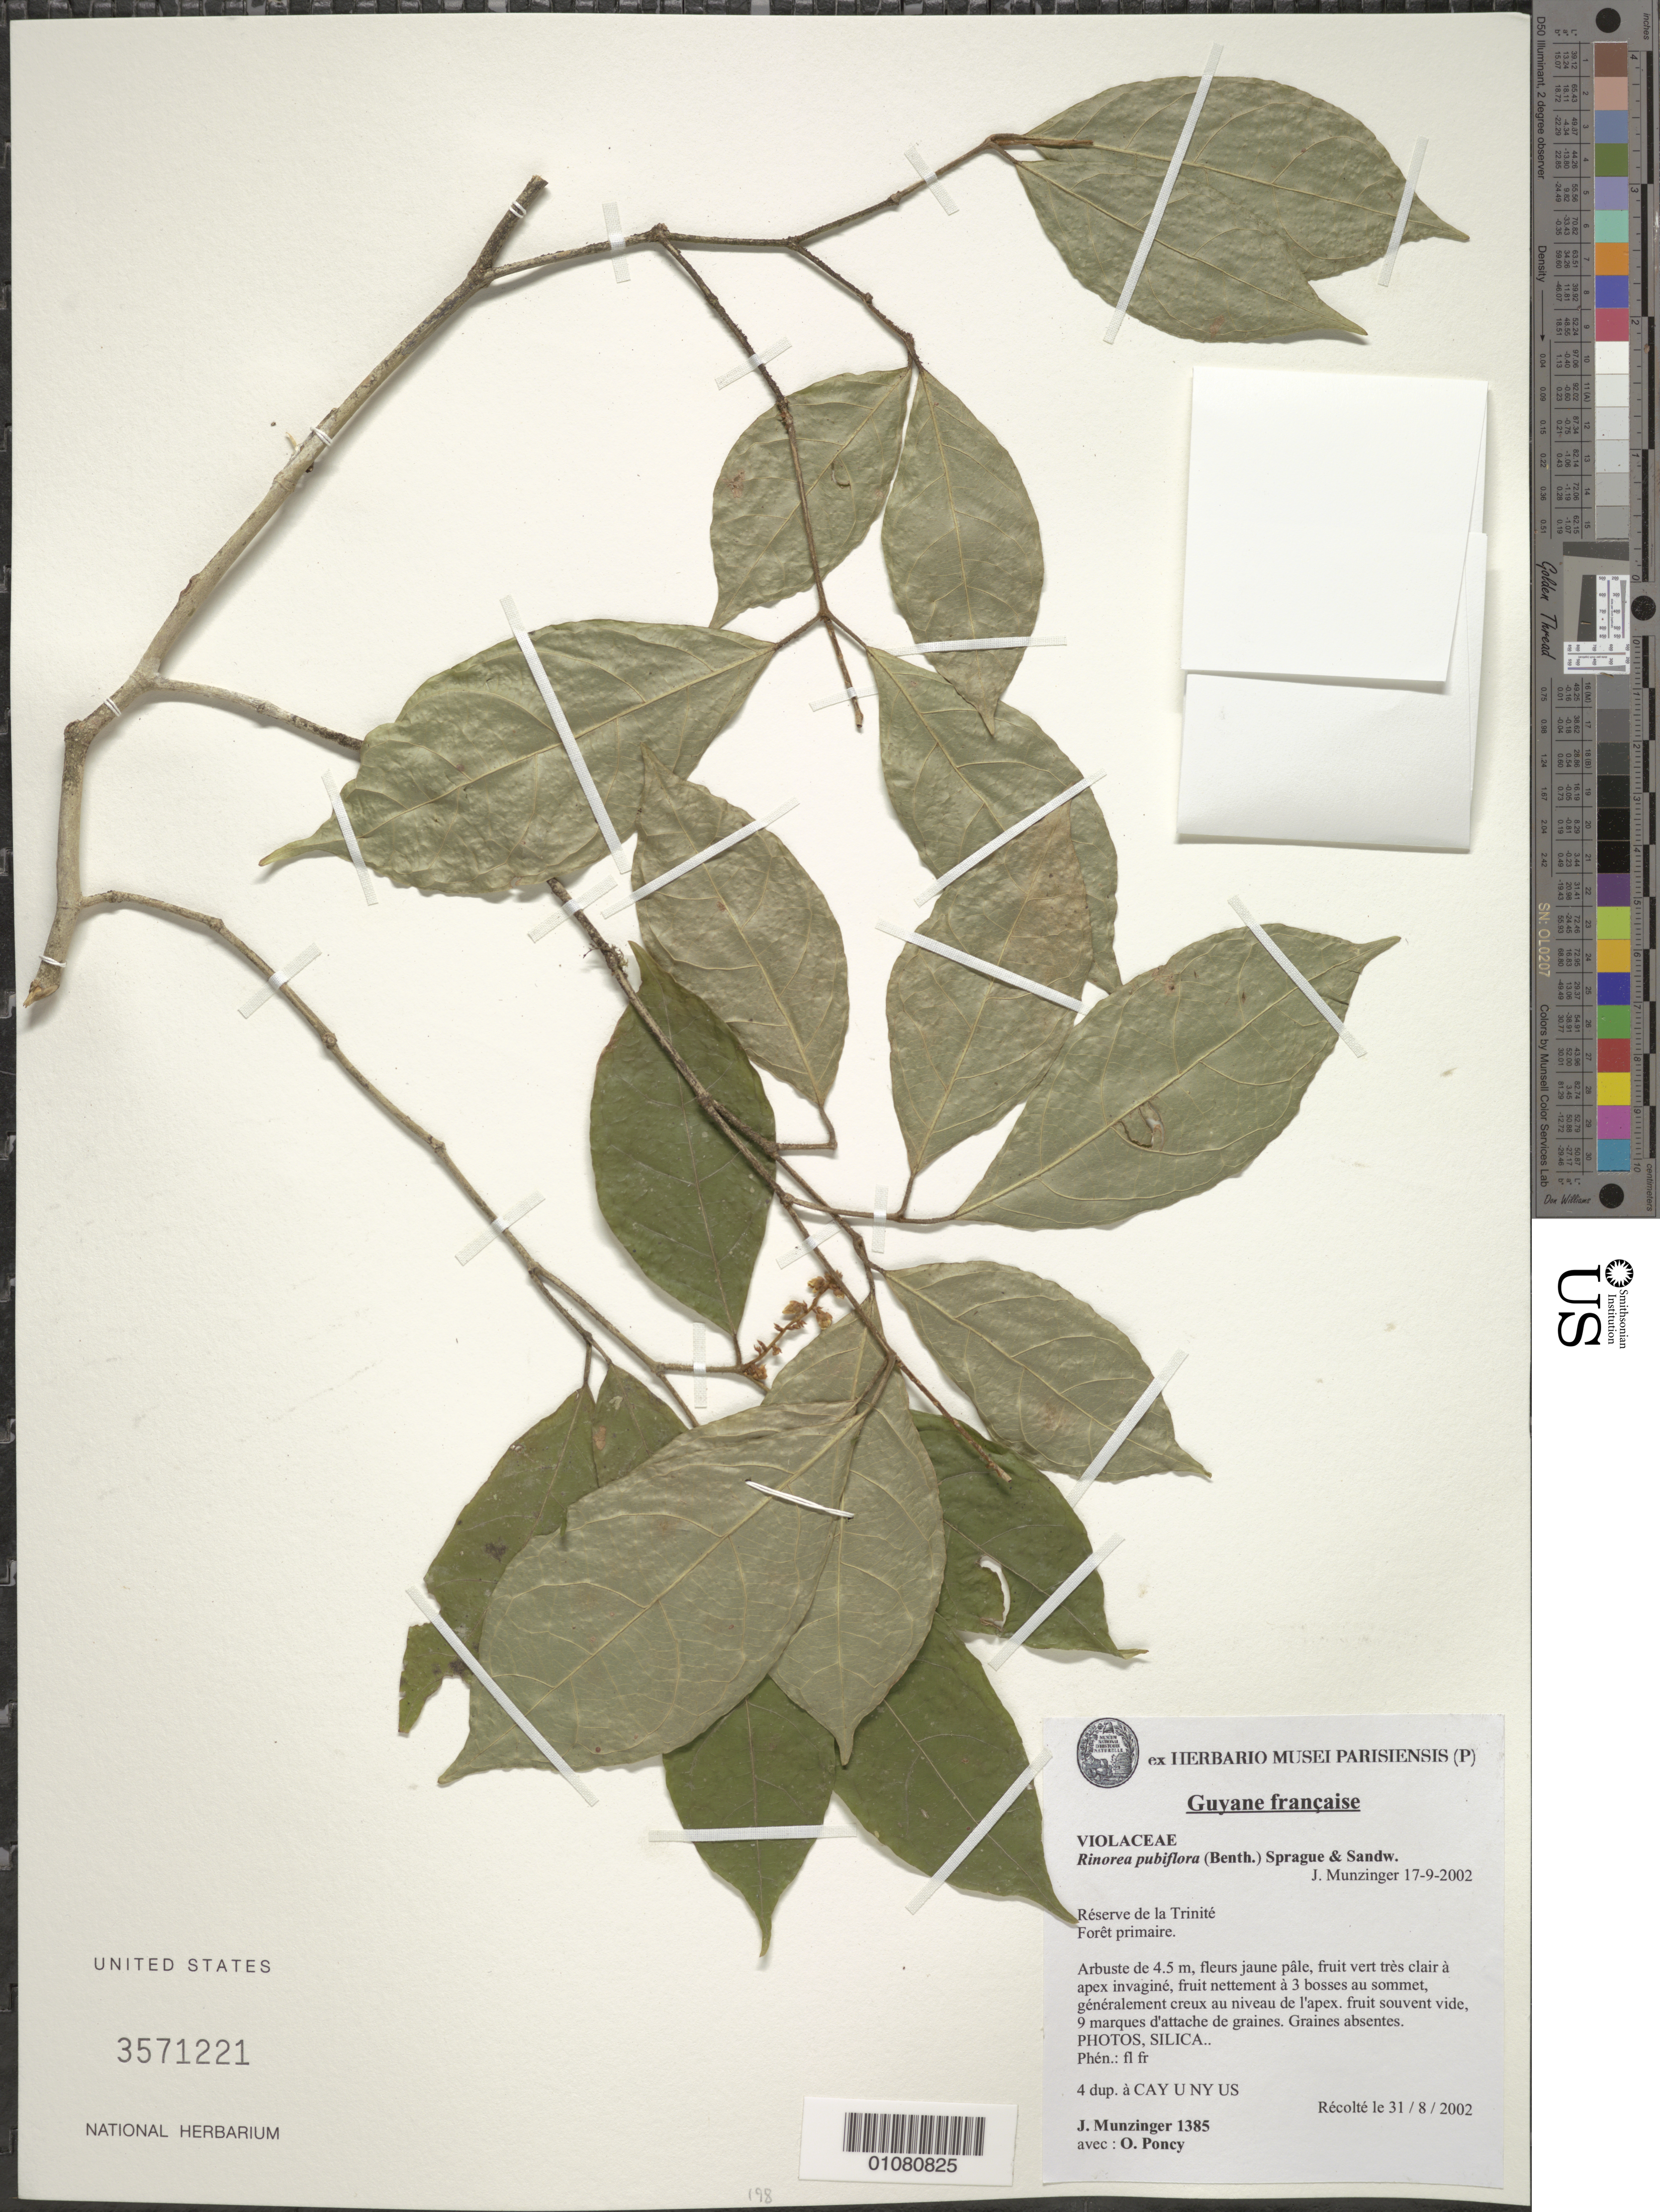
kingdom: Plantae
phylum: Tracheophyta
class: Magnoliopsida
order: Malpighiales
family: Violaceae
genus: Rinorea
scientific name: Rinorea pubiflora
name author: (Benth.) Sprague & Sandwith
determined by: Munzinger, J. K.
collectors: J. K. Munzinger & O. Poncy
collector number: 1385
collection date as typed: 31-Aug-02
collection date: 2002-08-31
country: French Guiana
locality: Réserve de la Trinité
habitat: Foret primaire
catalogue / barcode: US 3571221